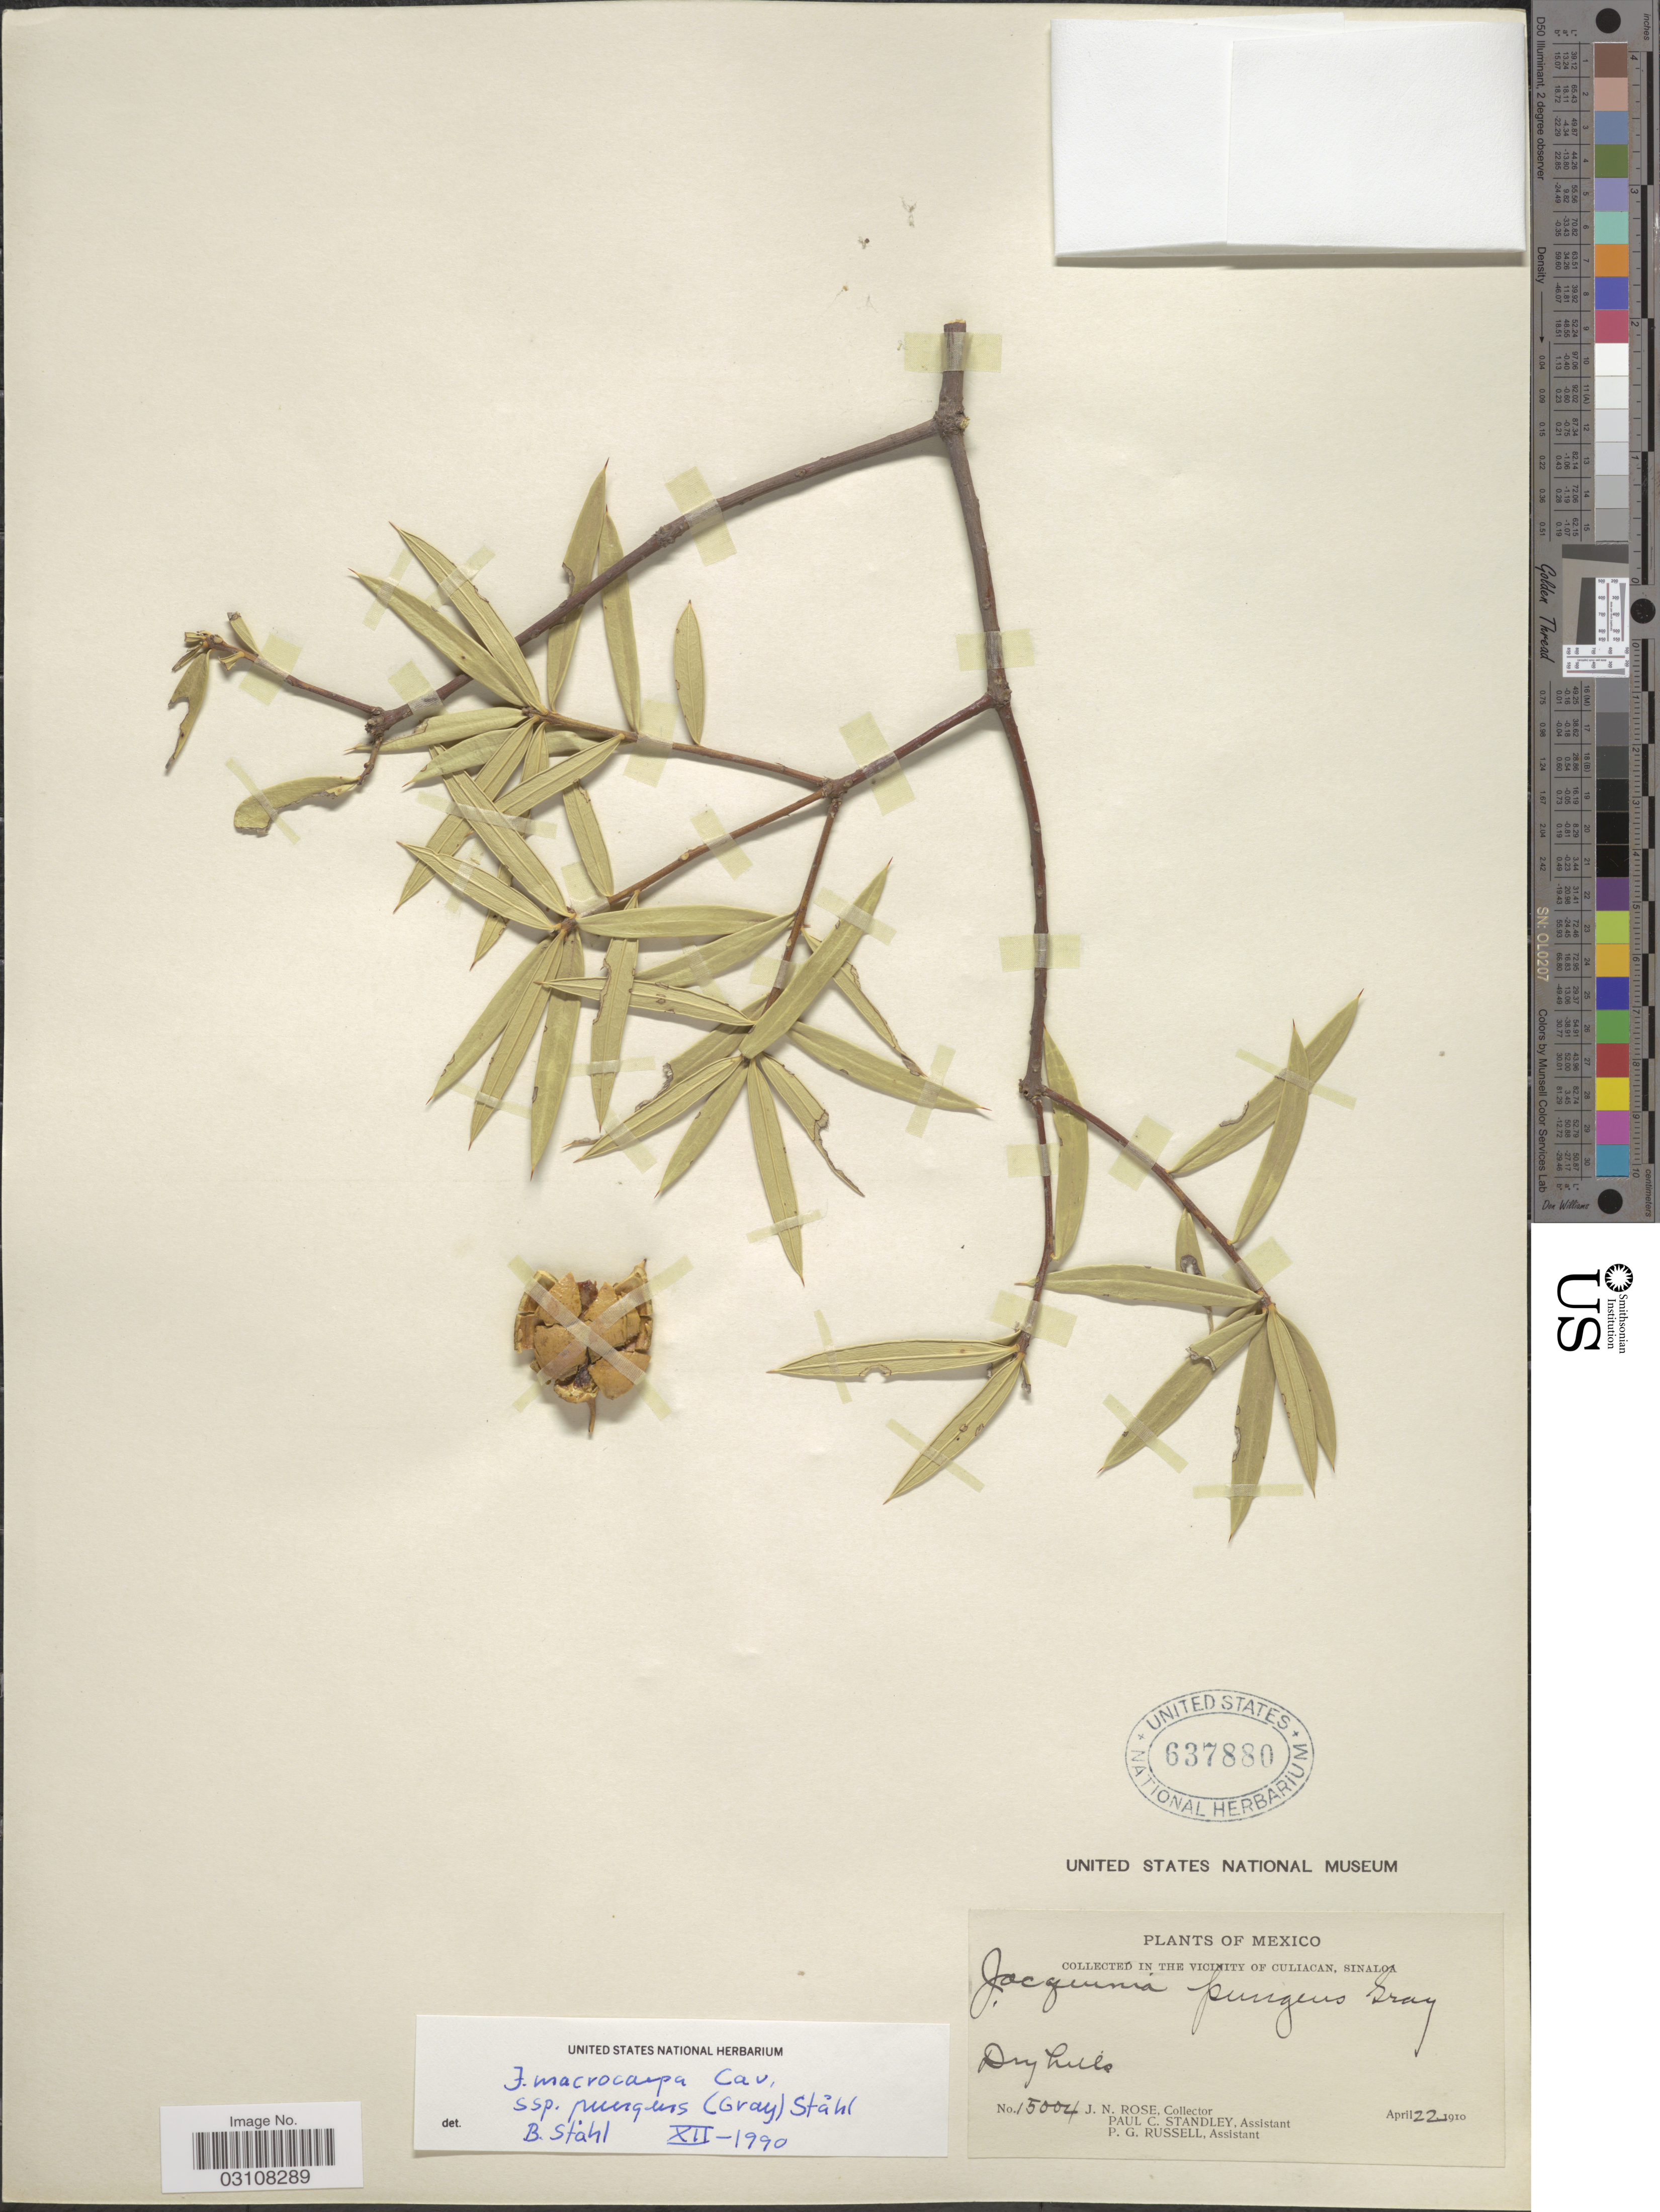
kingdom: Plantae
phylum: Tracheophyta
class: Magnoliopsida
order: Ericales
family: Primulaceae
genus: Jacquinia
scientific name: Jacquinia macrocarpa subsp. pungens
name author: Cav.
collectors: J. N. Rose, P. C. Standley & P. G. Russell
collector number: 15004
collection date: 1910-04-22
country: Mexico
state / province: Sinaloa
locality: In the Vicinity of Culiacan.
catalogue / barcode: US 637880